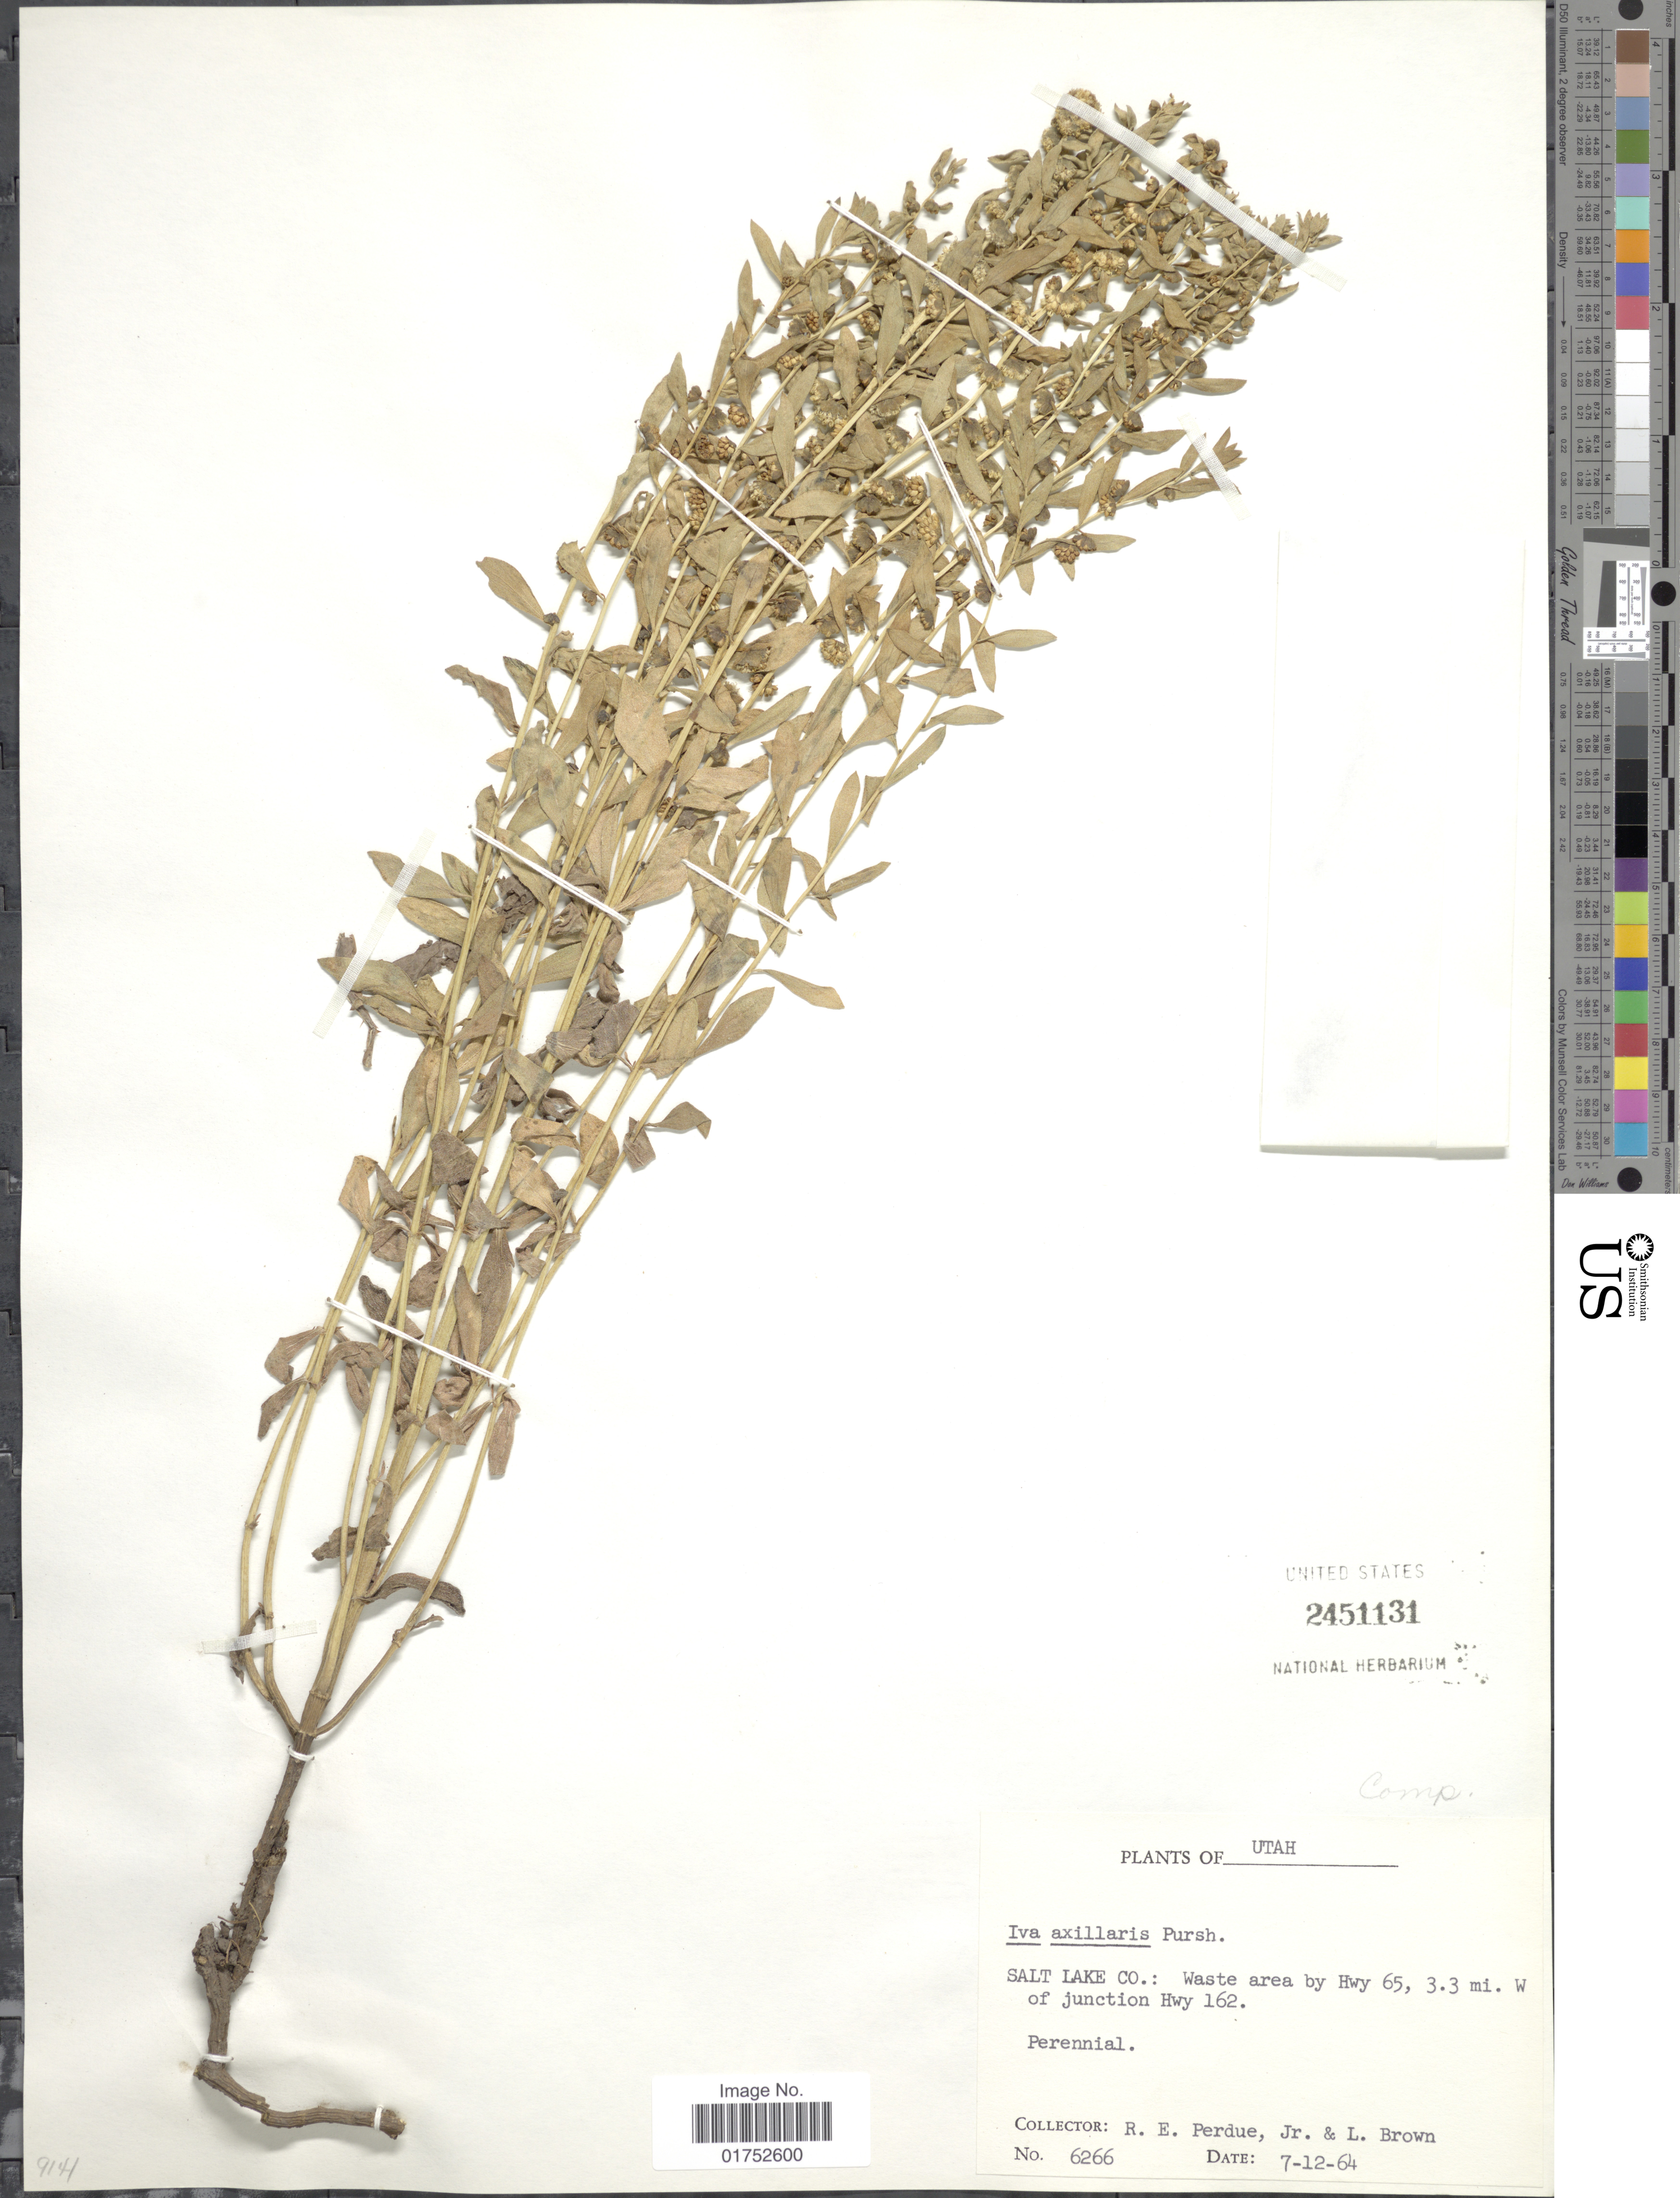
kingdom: Plantae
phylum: Tracheophyta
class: Magnoliopsida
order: Asterales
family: Asteraceae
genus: Iva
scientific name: Iva axillaris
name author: Pursh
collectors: R. E. Perdue & L. Brown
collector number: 6266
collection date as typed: Transcribed d/m/y: 12/7/64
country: United States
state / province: Utah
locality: Salt Lake Co., Hwy 65, 3.3 mi W of junction Hwy 162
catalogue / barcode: US 2451131